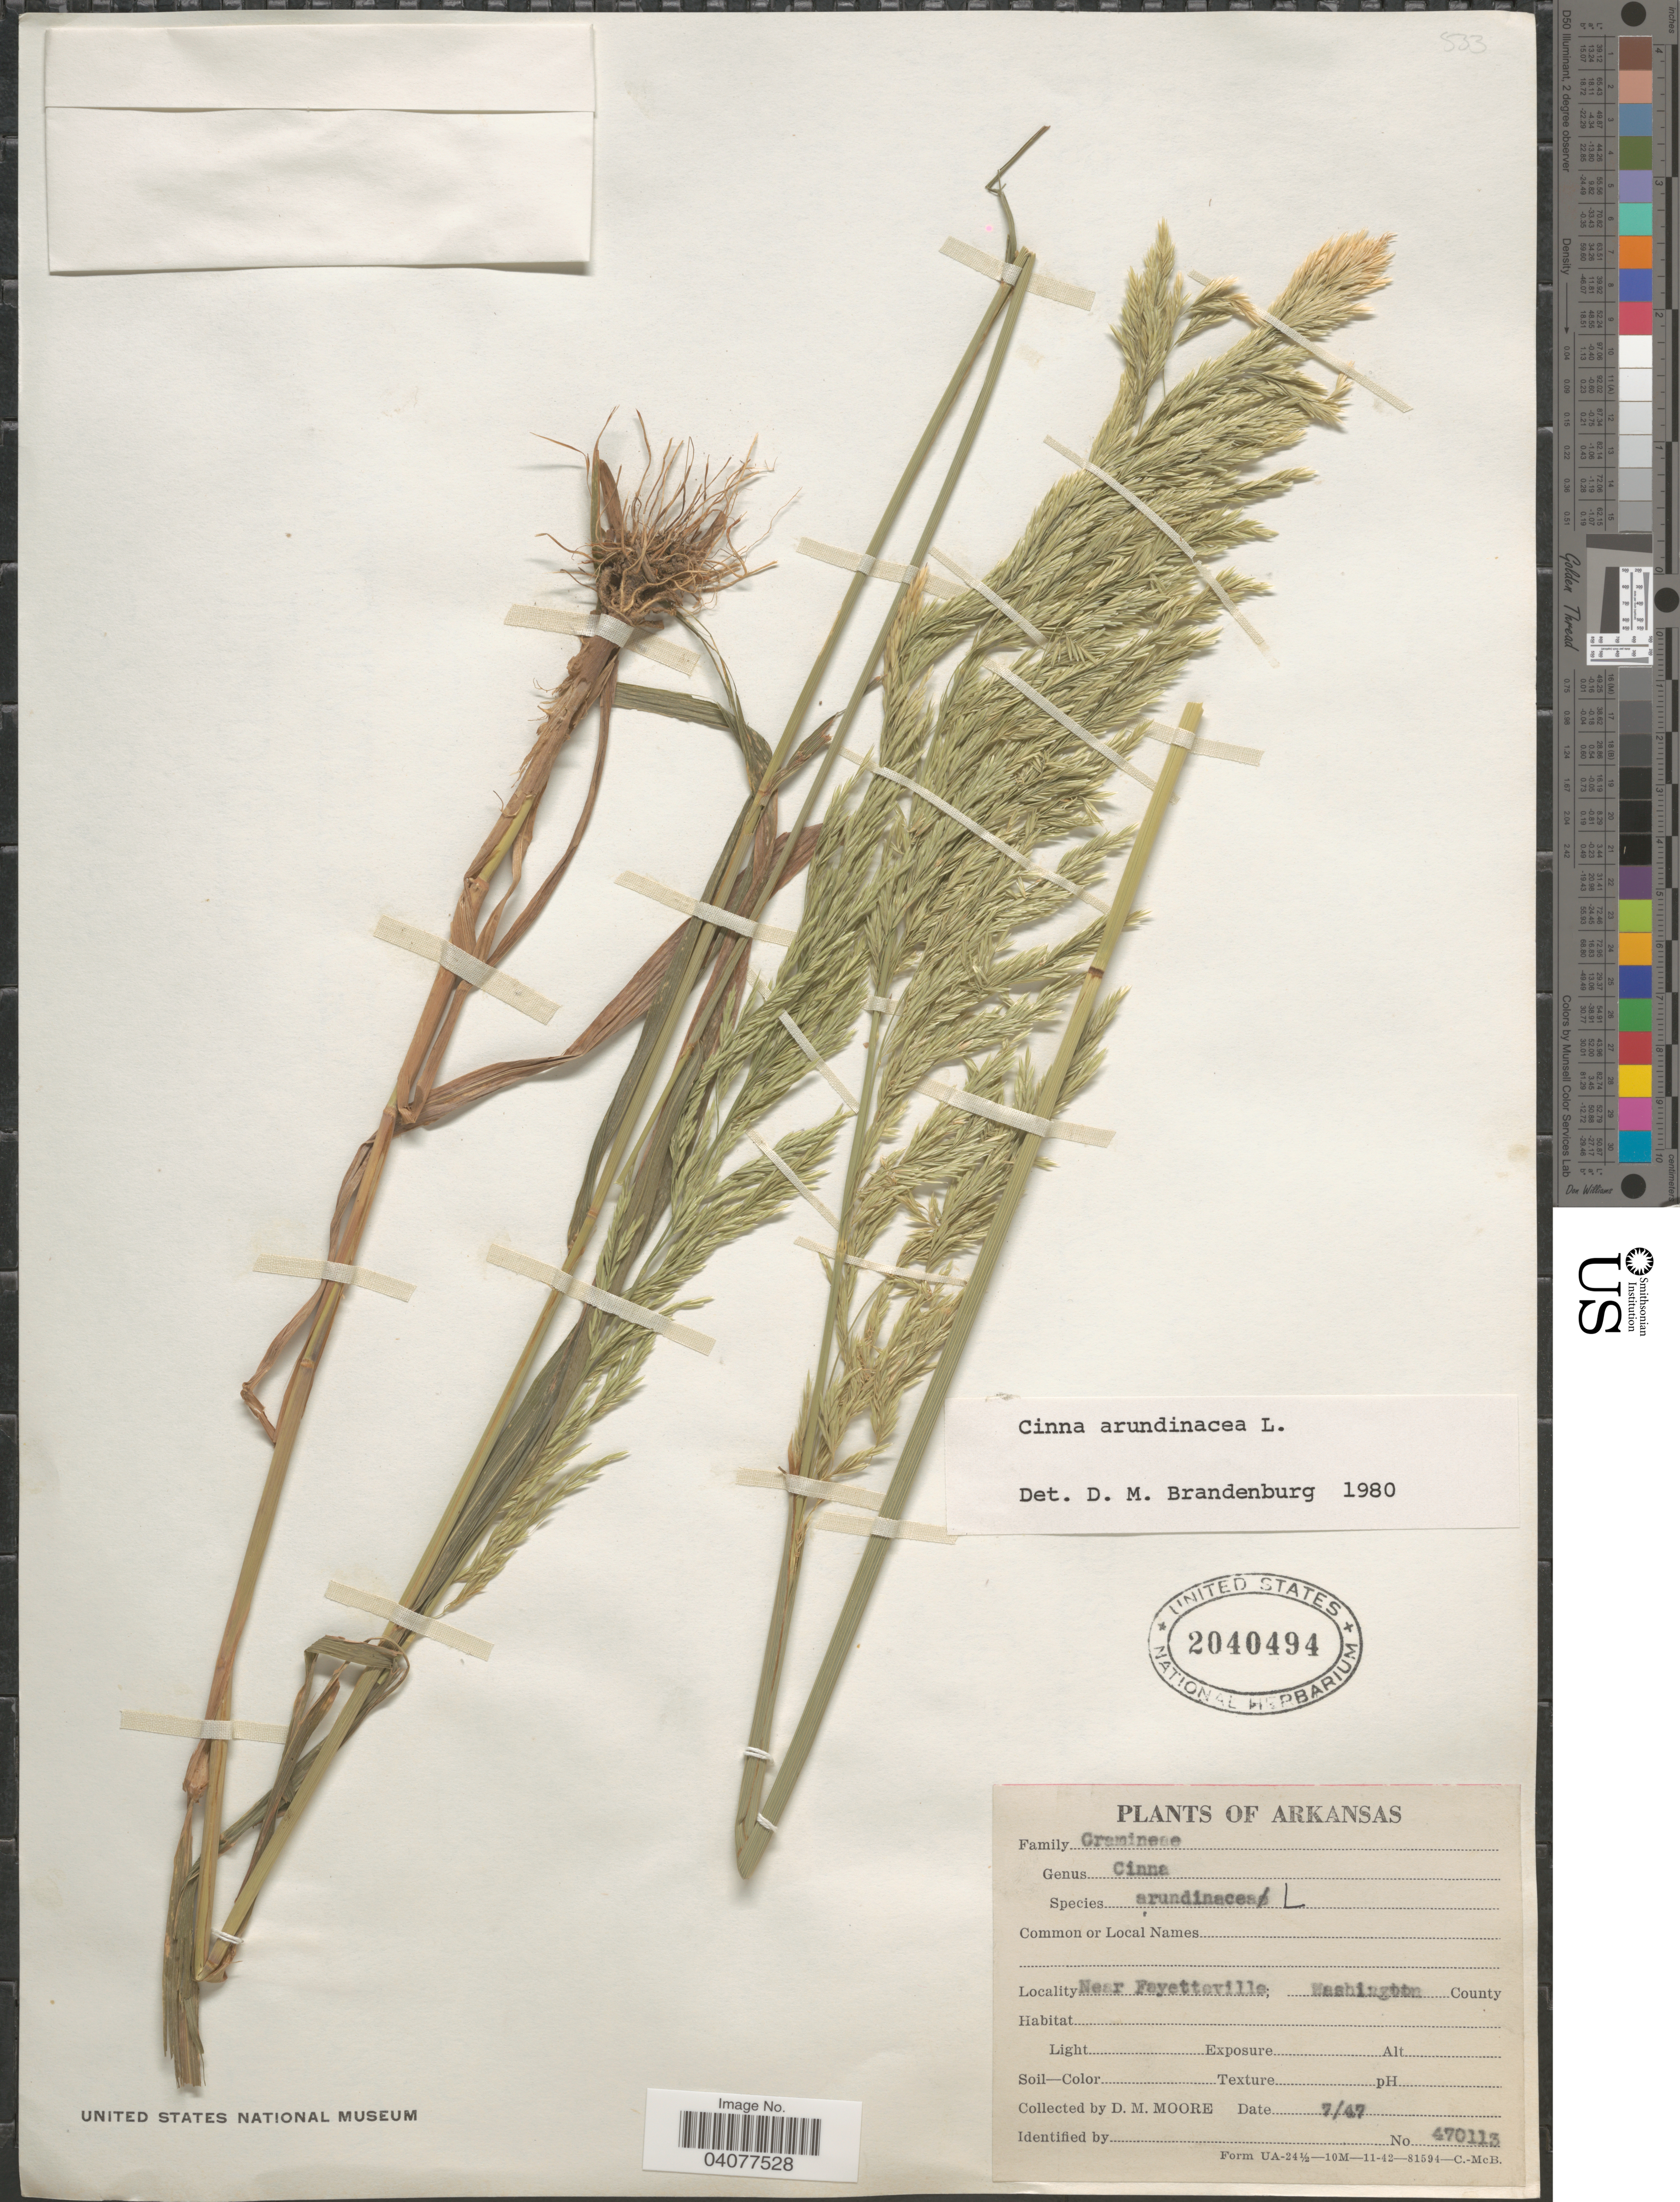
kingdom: Plantae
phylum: Tracheophyta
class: Liliopsida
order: Poales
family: Poaceae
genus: Cinna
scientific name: Cinna arundinacea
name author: L.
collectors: D. Moore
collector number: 470113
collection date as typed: Transcribed d/m/y: /7/47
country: United States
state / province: Arkansas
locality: Near Fayetteville; Washington County.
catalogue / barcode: US 2040494